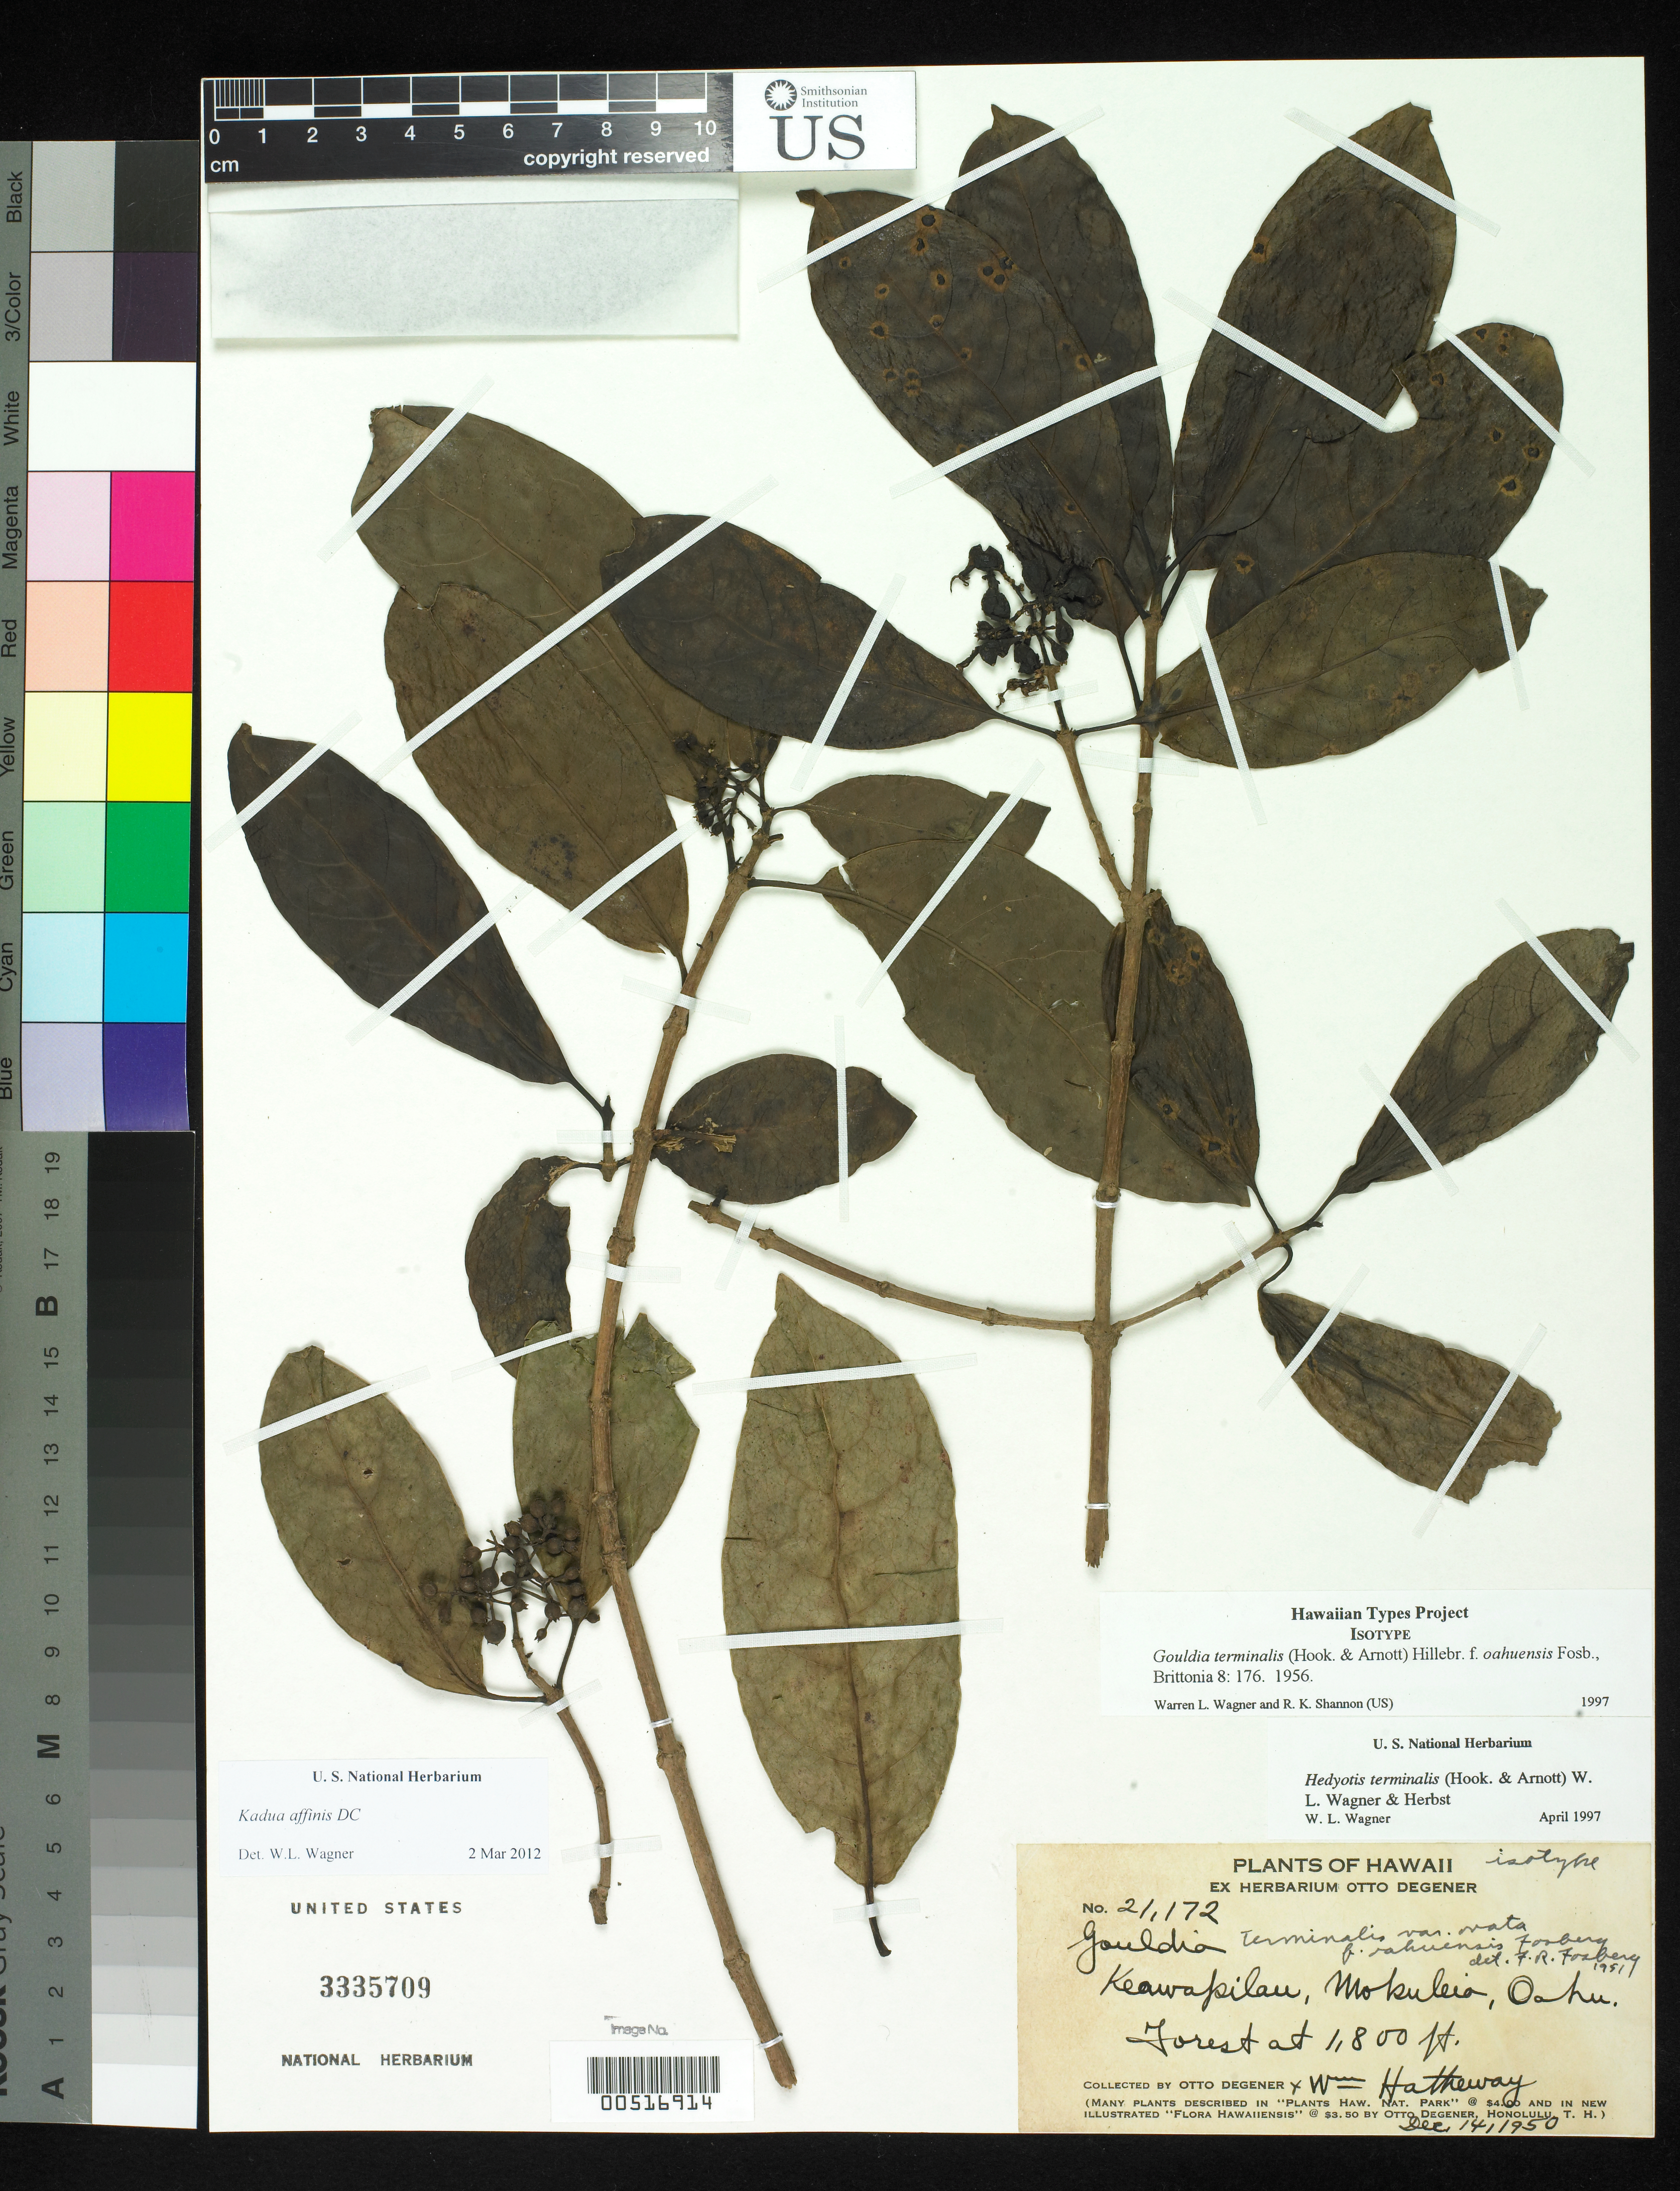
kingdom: Plantae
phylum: Tracheophyta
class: Magnoliopsida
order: Gentianales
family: Rubiaceae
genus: Gouldia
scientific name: Gouldia terminalis f. oahuensis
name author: Fosberg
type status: Isotype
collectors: O. Degener & W. H. Hatheway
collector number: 21172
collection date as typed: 14 Dec 1950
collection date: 1950-12-14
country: United States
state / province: Hawaii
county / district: Honolulu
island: Oahu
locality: Keawapilau, Mokuleia.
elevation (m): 549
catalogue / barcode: US 3335709